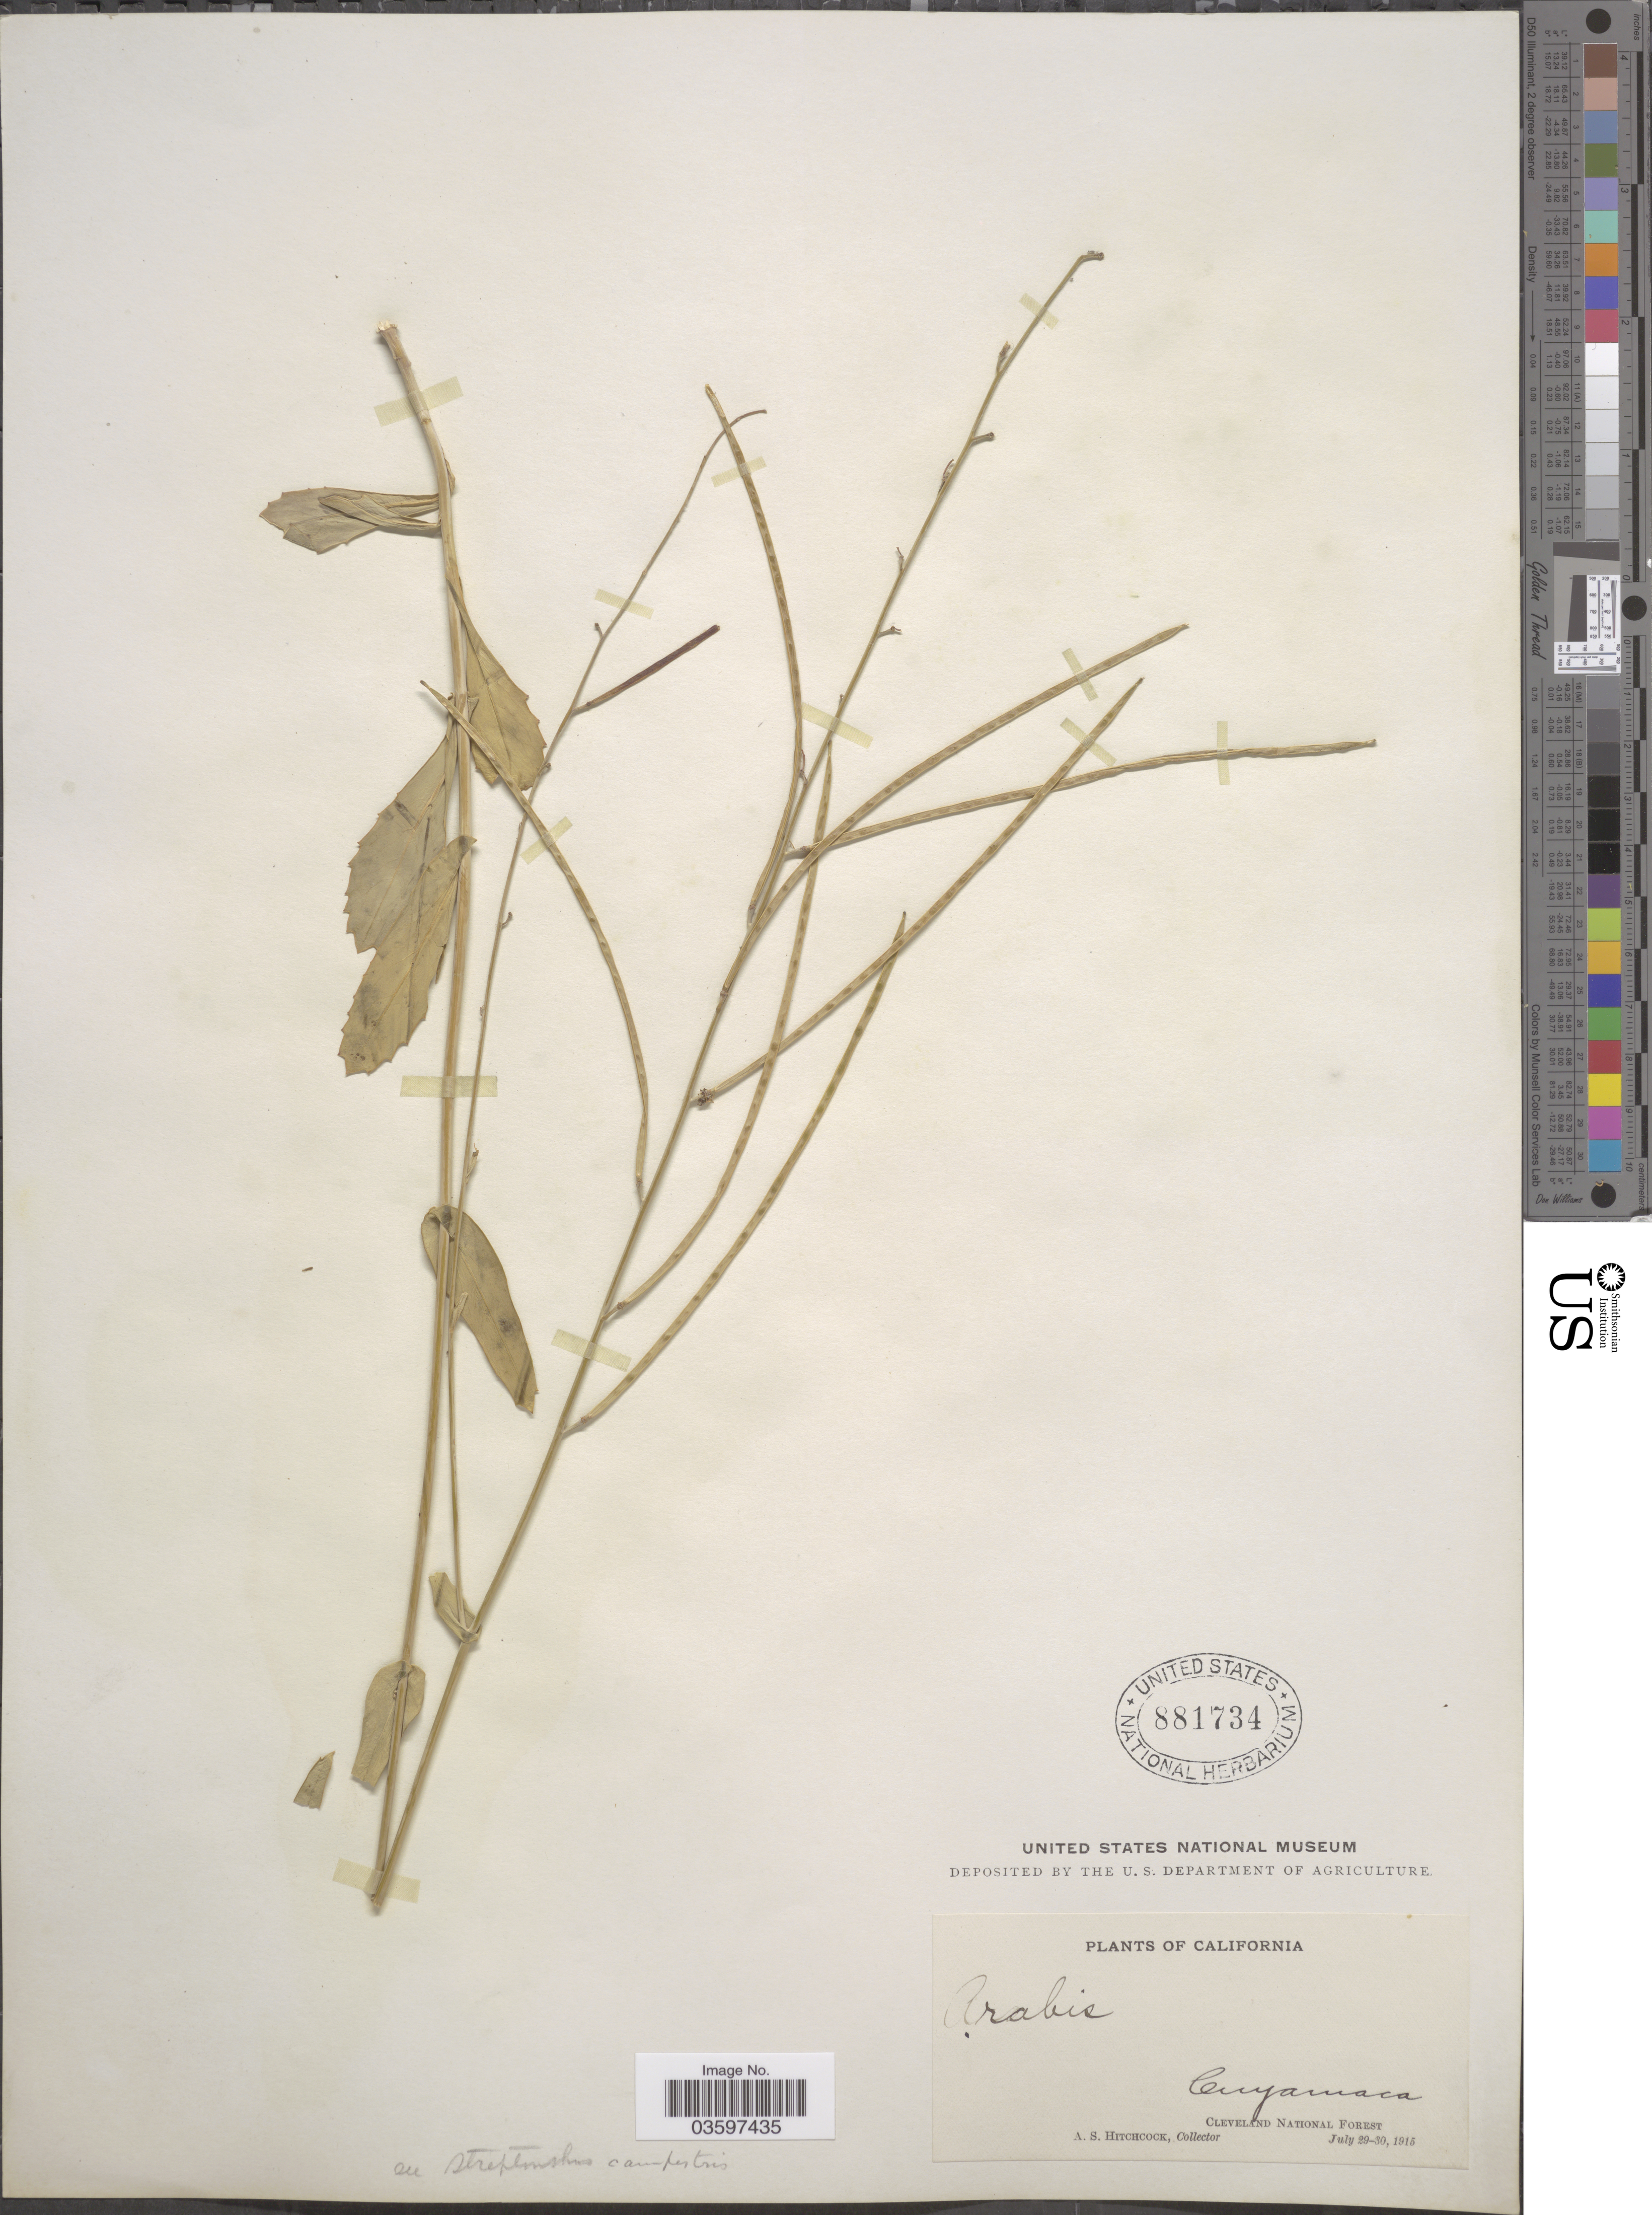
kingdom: Plantae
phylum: Tracheophyta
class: Magnoliopsida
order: Brassicales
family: Brassicaceae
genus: Streptanthus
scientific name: Streptanthus campestris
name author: S. Watson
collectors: A. S. Hitchcock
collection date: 1915-07-29/1915-07-30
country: United States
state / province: California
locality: Cuyamaca. Cleveland National Forest.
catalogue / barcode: US 881734